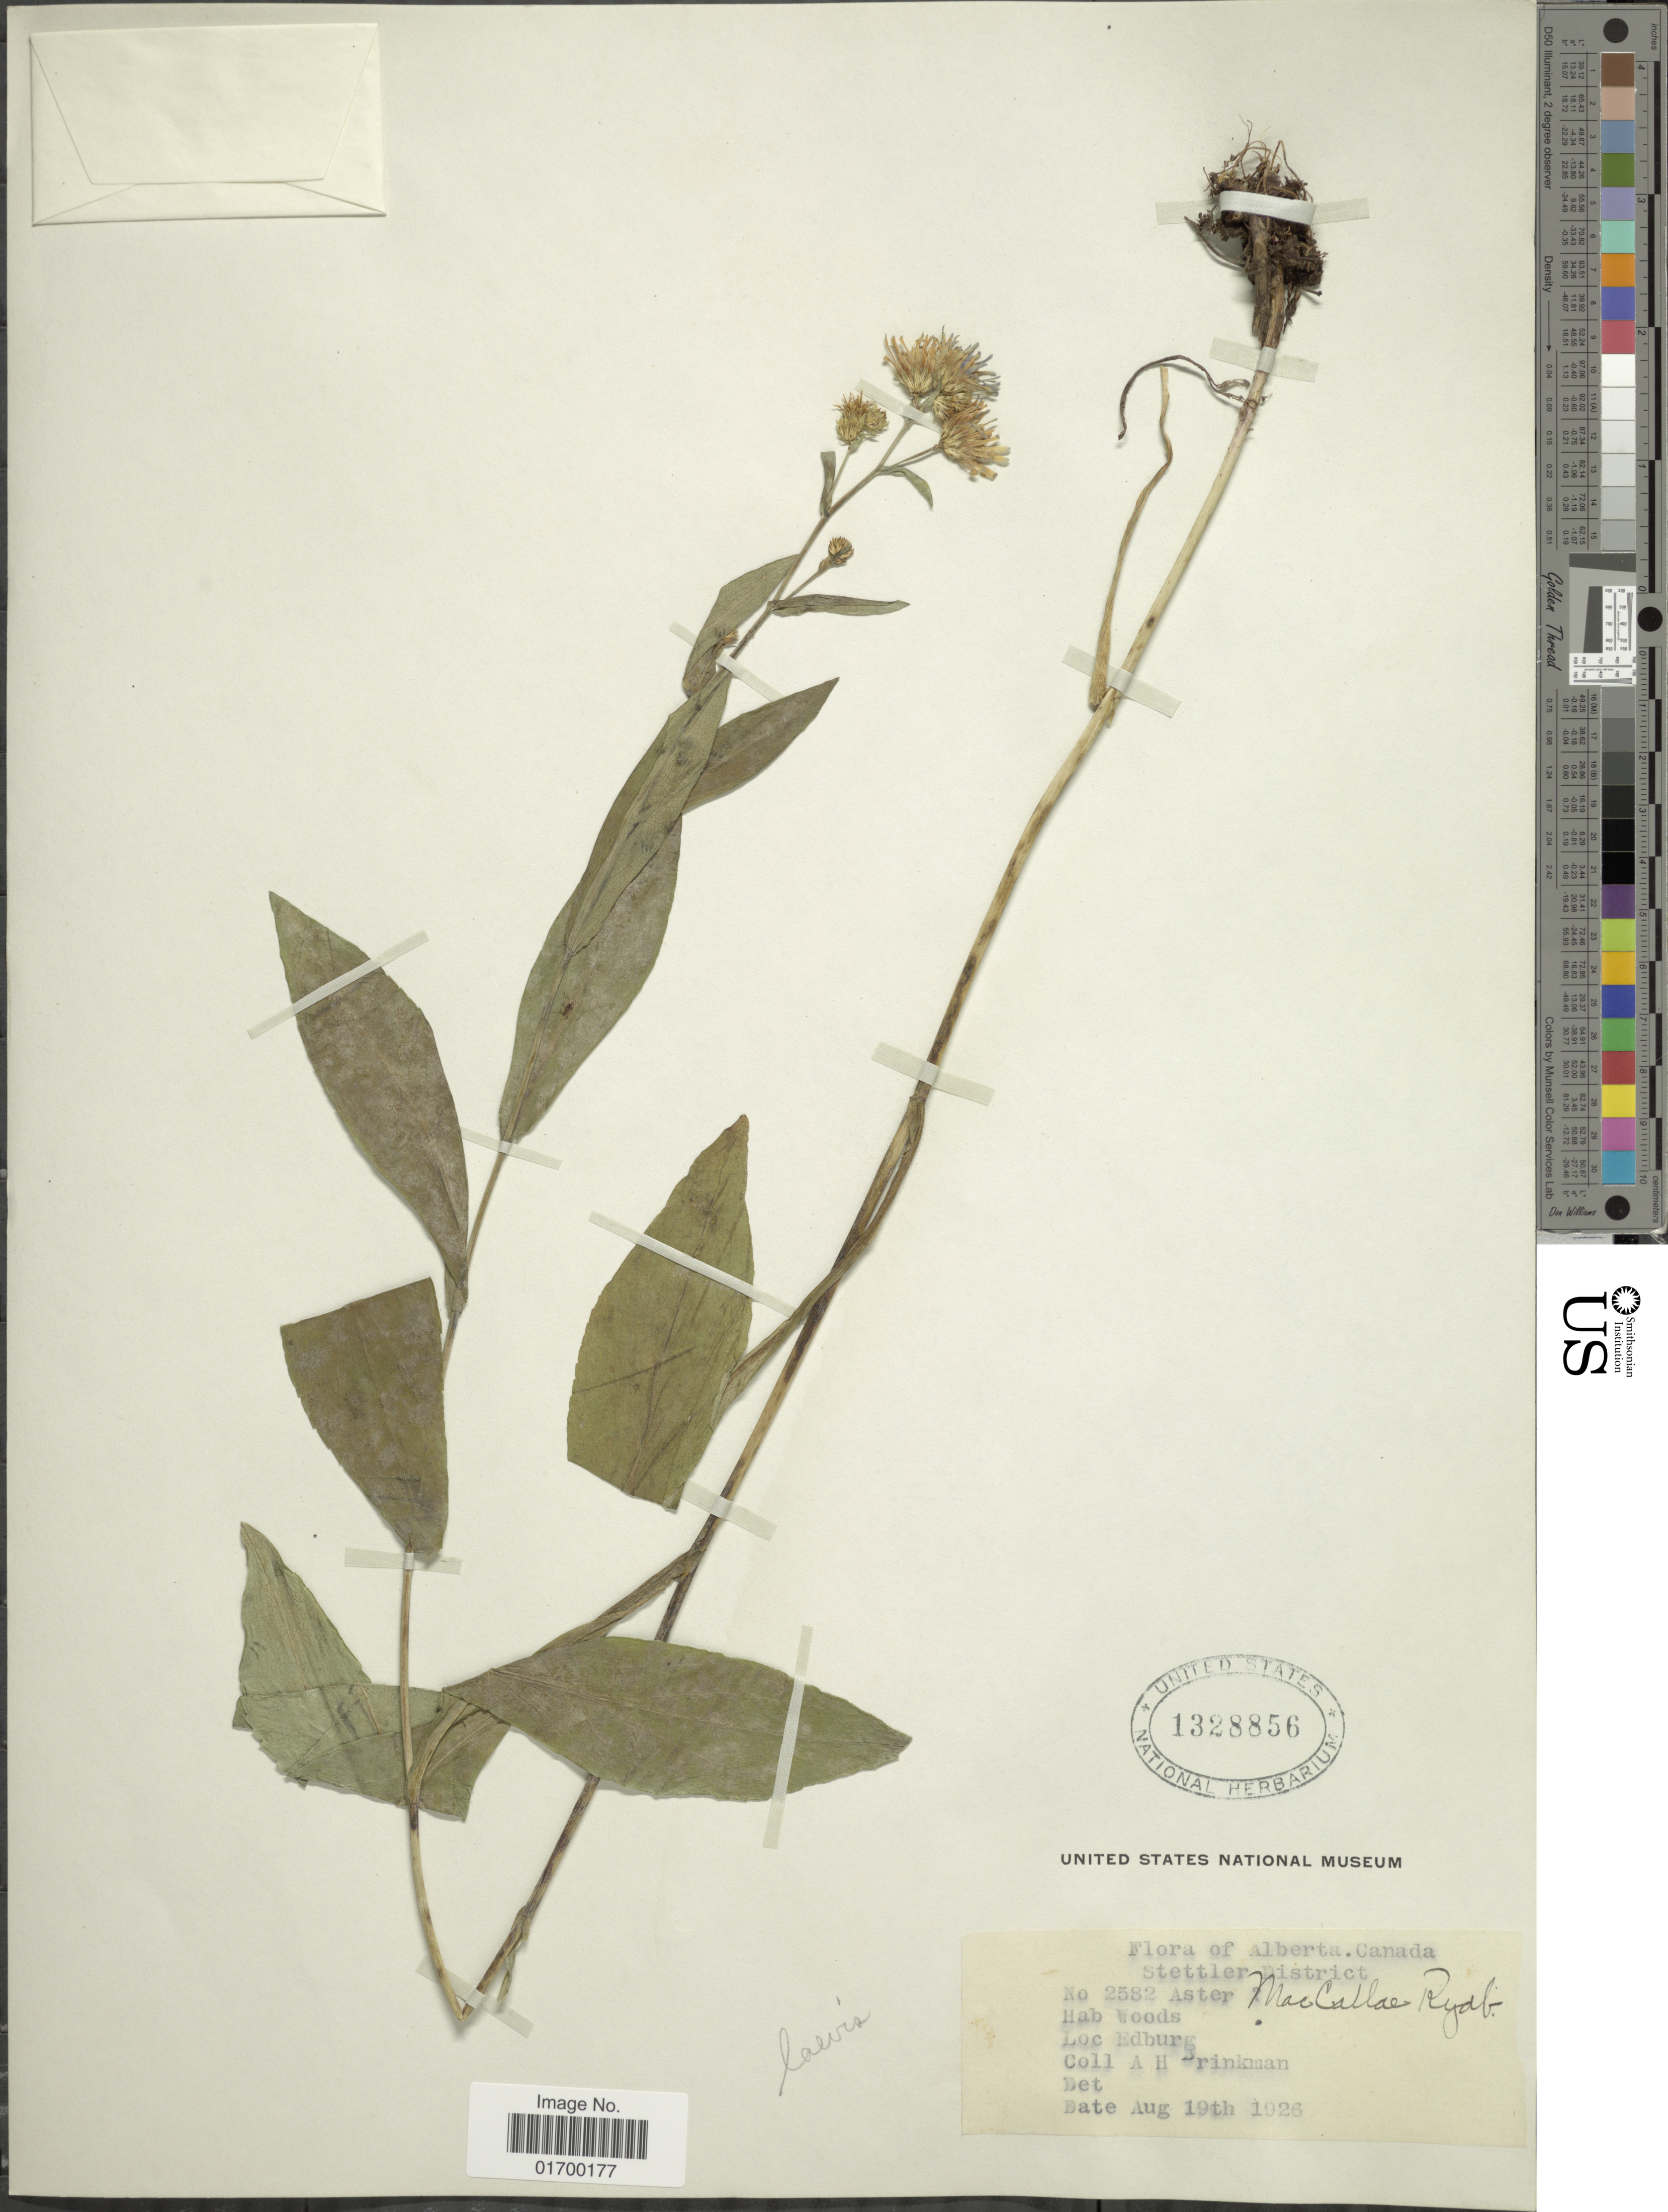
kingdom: Plantae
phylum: Tracheophyta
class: Magnoliopsida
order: Asterales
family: Asteraceae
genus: Symphyotrichum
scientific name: Symphyotrichum laeve var. geyeri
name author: (A. Gray) G.L. Nesom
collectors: A. Brinkman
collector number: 2582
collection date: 1926-08-19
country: Canada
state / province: Alberta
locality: Stettler District, Edburg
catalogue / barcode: US 1328856